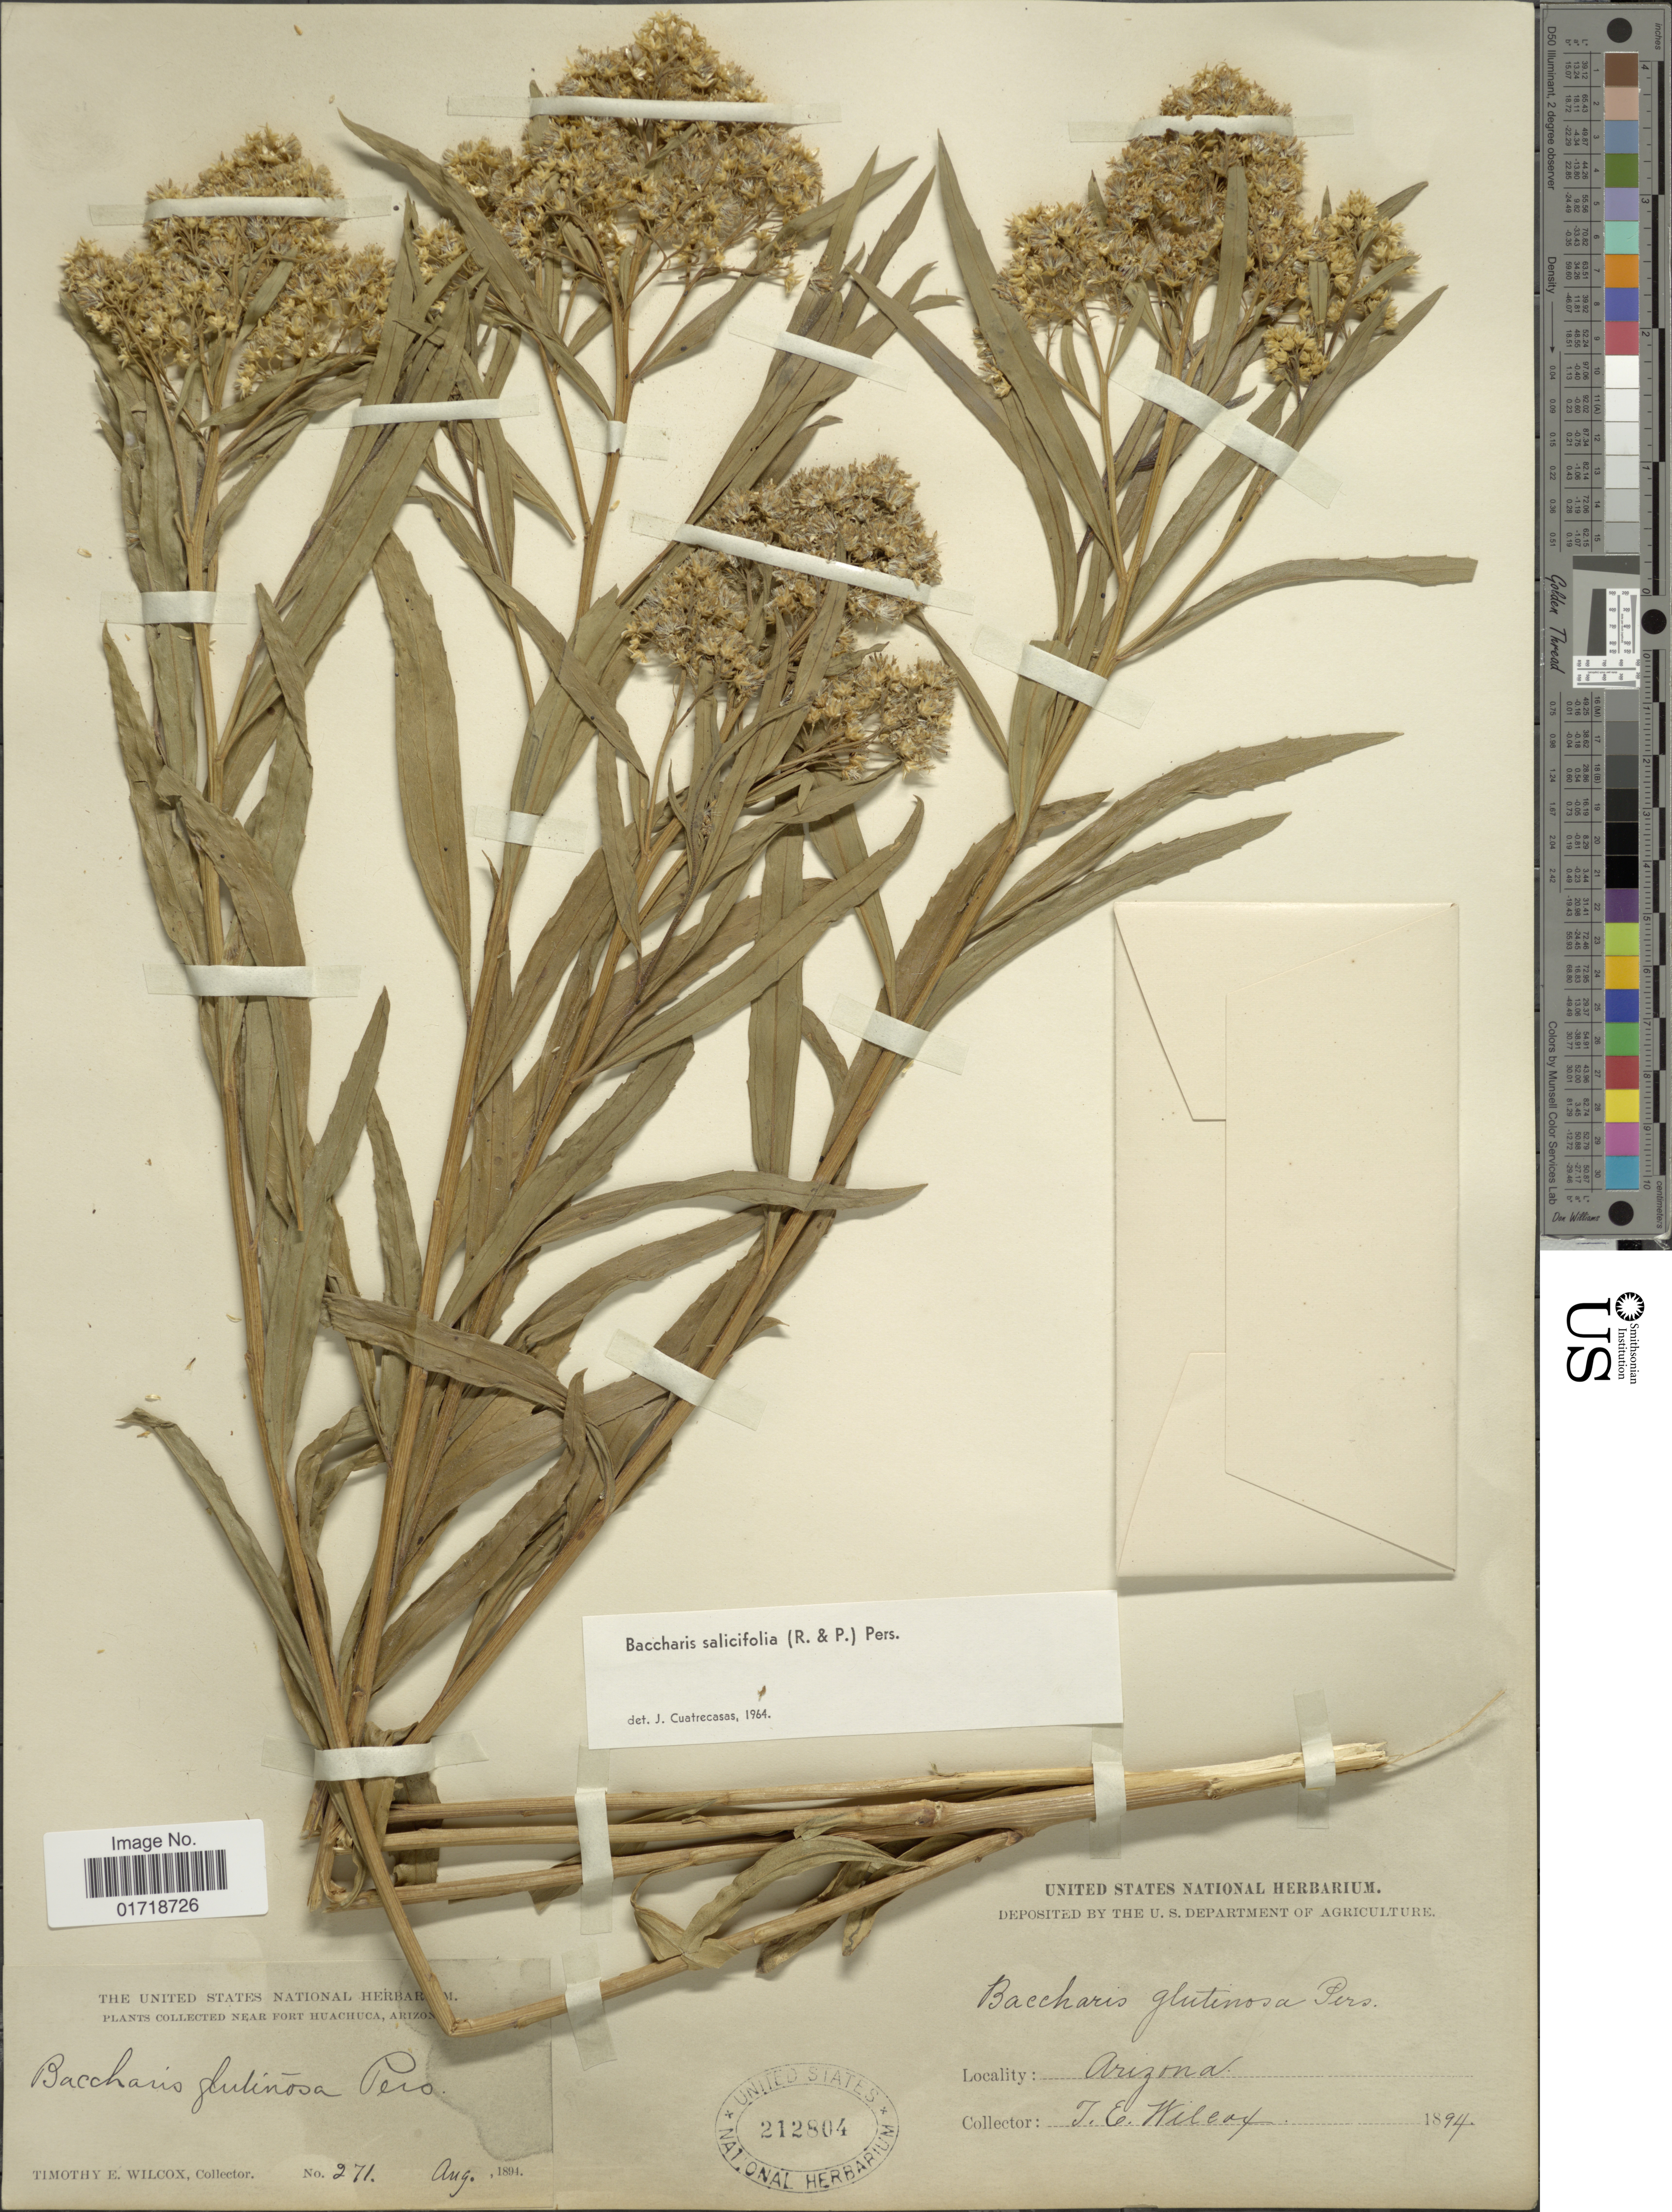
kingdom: Plantae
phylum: Tracheophyta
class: Magnoliopsida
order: Asterales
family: Asteraceae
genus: Baccharis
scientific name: Baccharis glutinosa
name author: Pers.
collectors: T. E. Wilcox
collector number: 271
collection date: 1891-08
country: United States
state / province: Arizona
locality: Near Fort Huachuca.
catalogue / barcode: US 212804